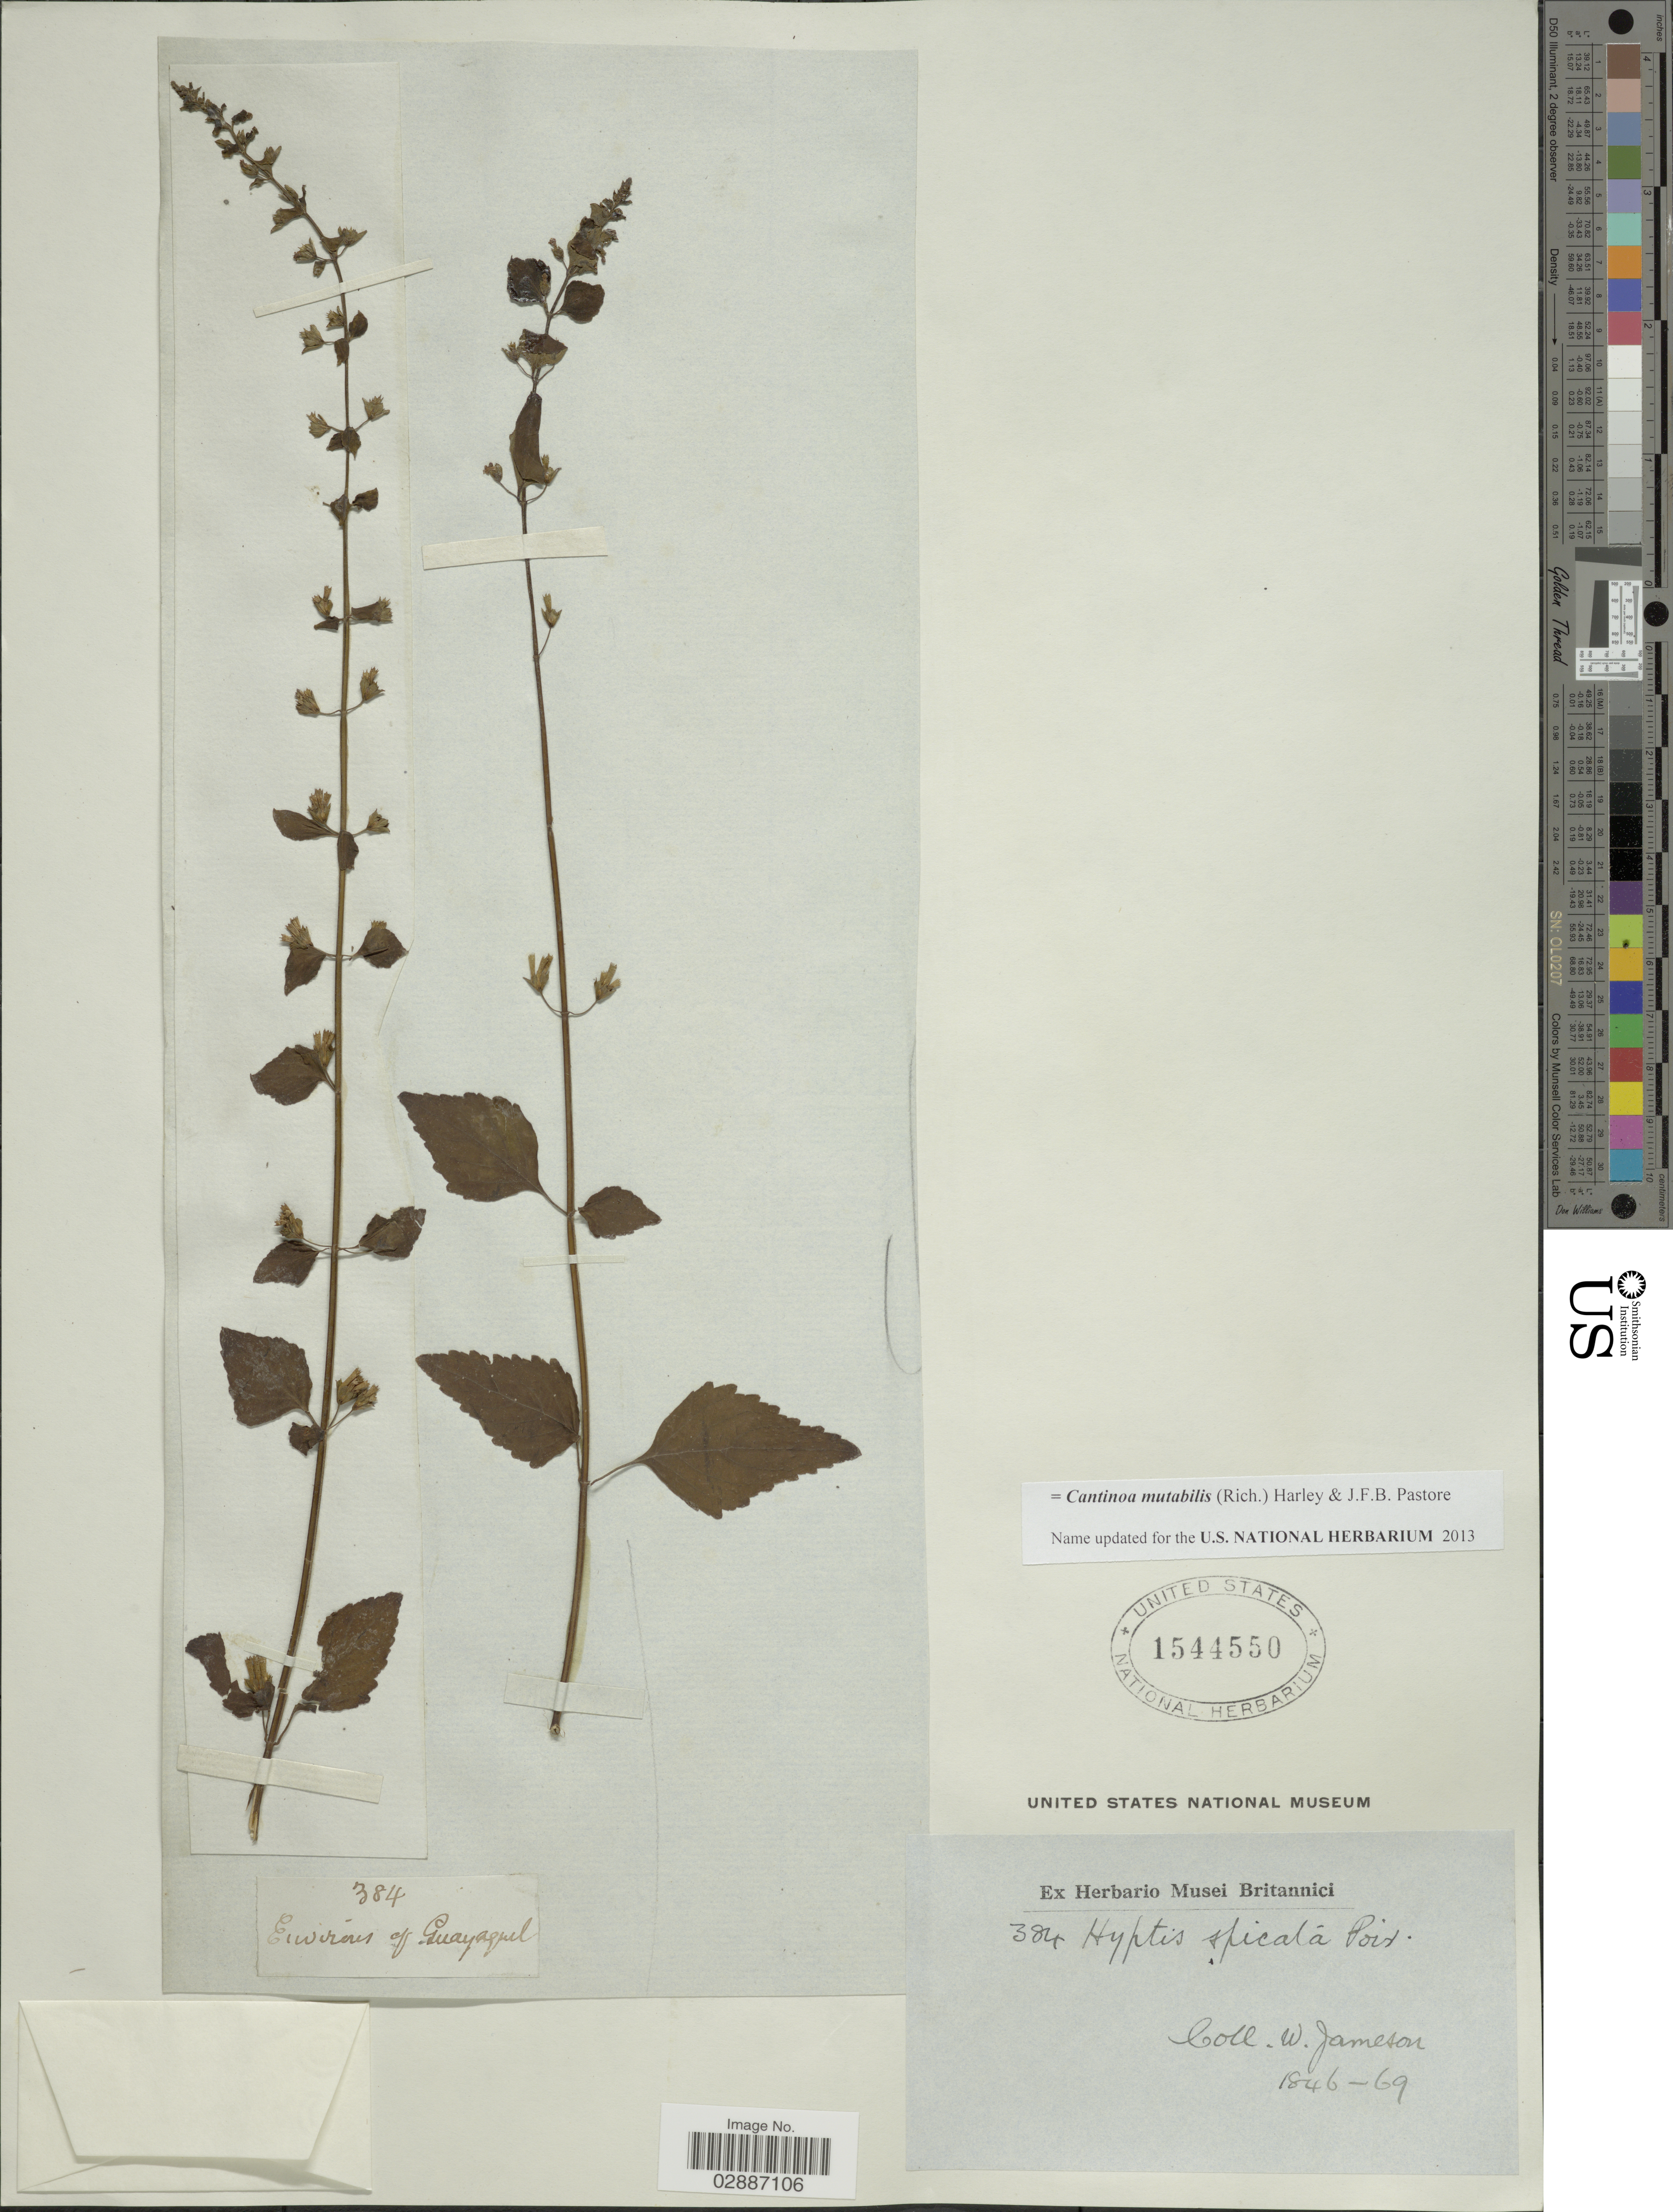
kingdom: Plantae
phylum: Tracheophyta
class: Magnoliopsida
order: Lamiales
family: Lamiaceae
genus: Cantinoa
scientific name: Cantinoa mutabilis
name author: (Epling) Harley & J.F.B. Pastore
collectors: W. Jameson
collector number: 384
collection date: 1846/1869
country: Ecuador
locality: Environs of Guayaquil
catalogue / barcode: US 1544550